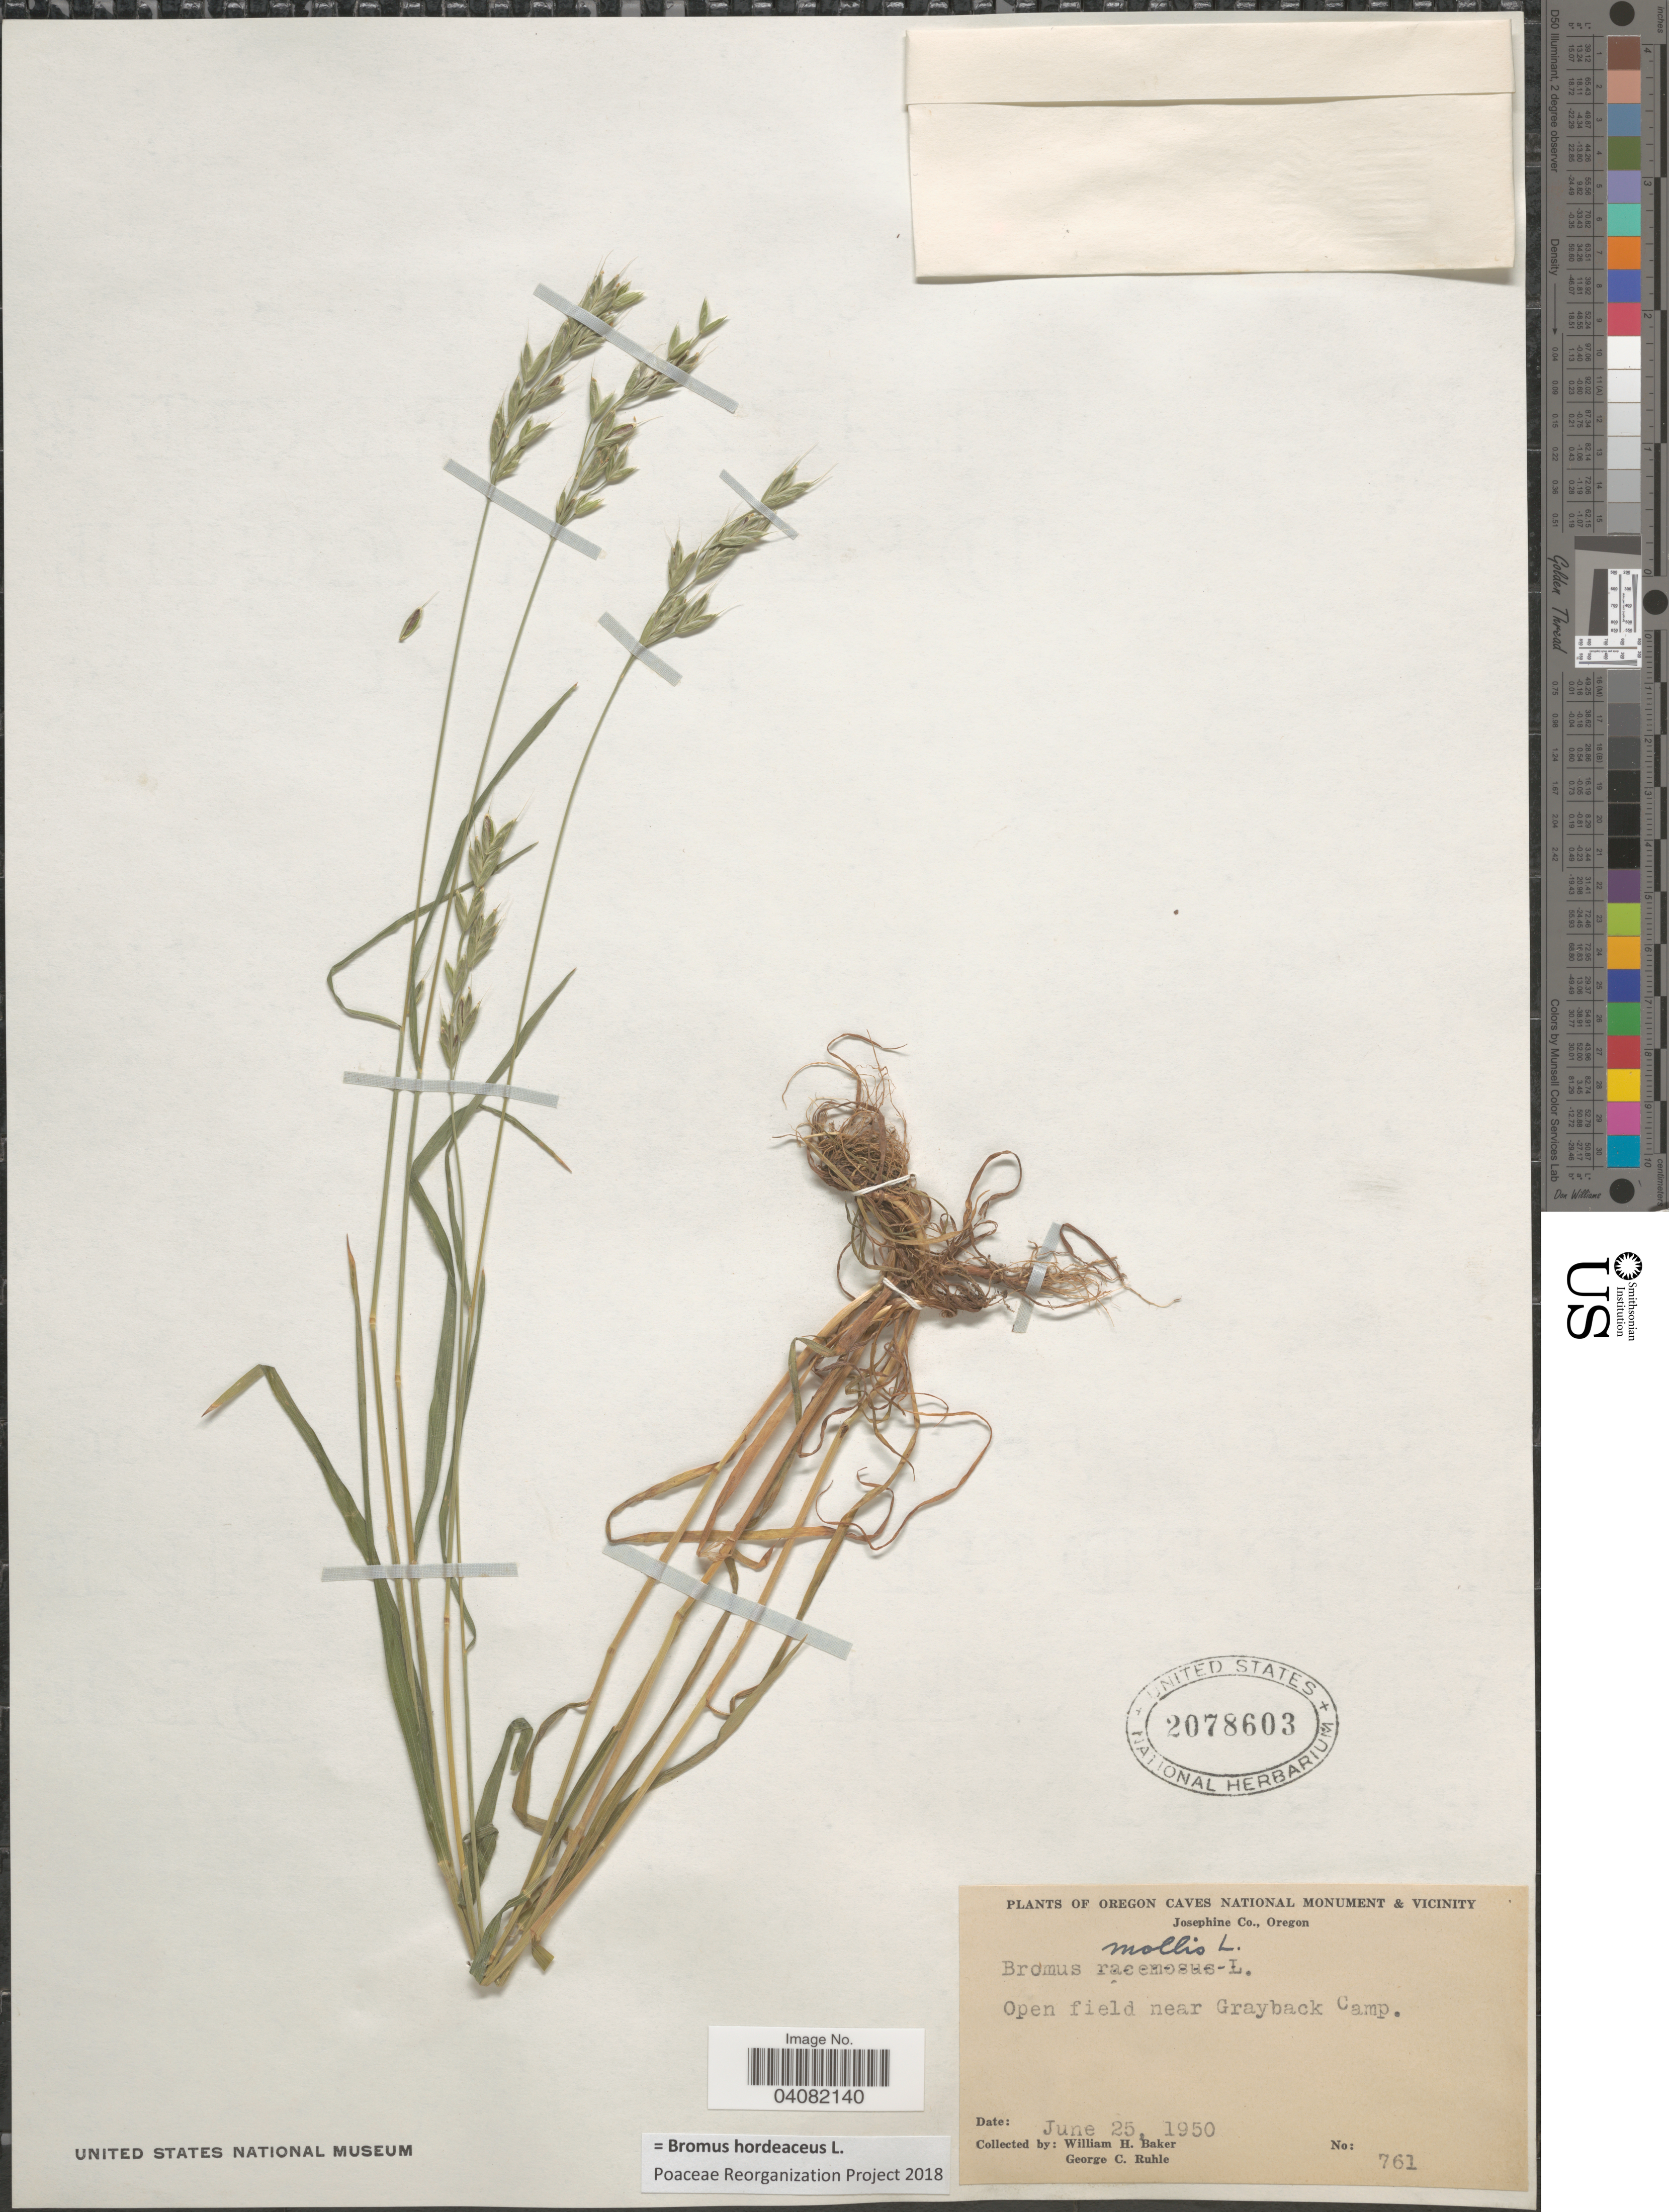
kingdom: Plantae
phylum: Tracheophyta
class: Liliopsida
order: Poales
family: Poaceae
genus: Bromus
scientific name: Bromus hordeaceus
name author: L.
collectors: W. H. Baker & G. Ruhle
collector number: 761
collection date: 1950-06-25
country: United States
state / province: Oregon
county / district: Josephine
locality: Oregon Caves National Monument & Vicinity. Josephine Co. Open field near Grayback Camp.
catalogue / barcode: US 2078603